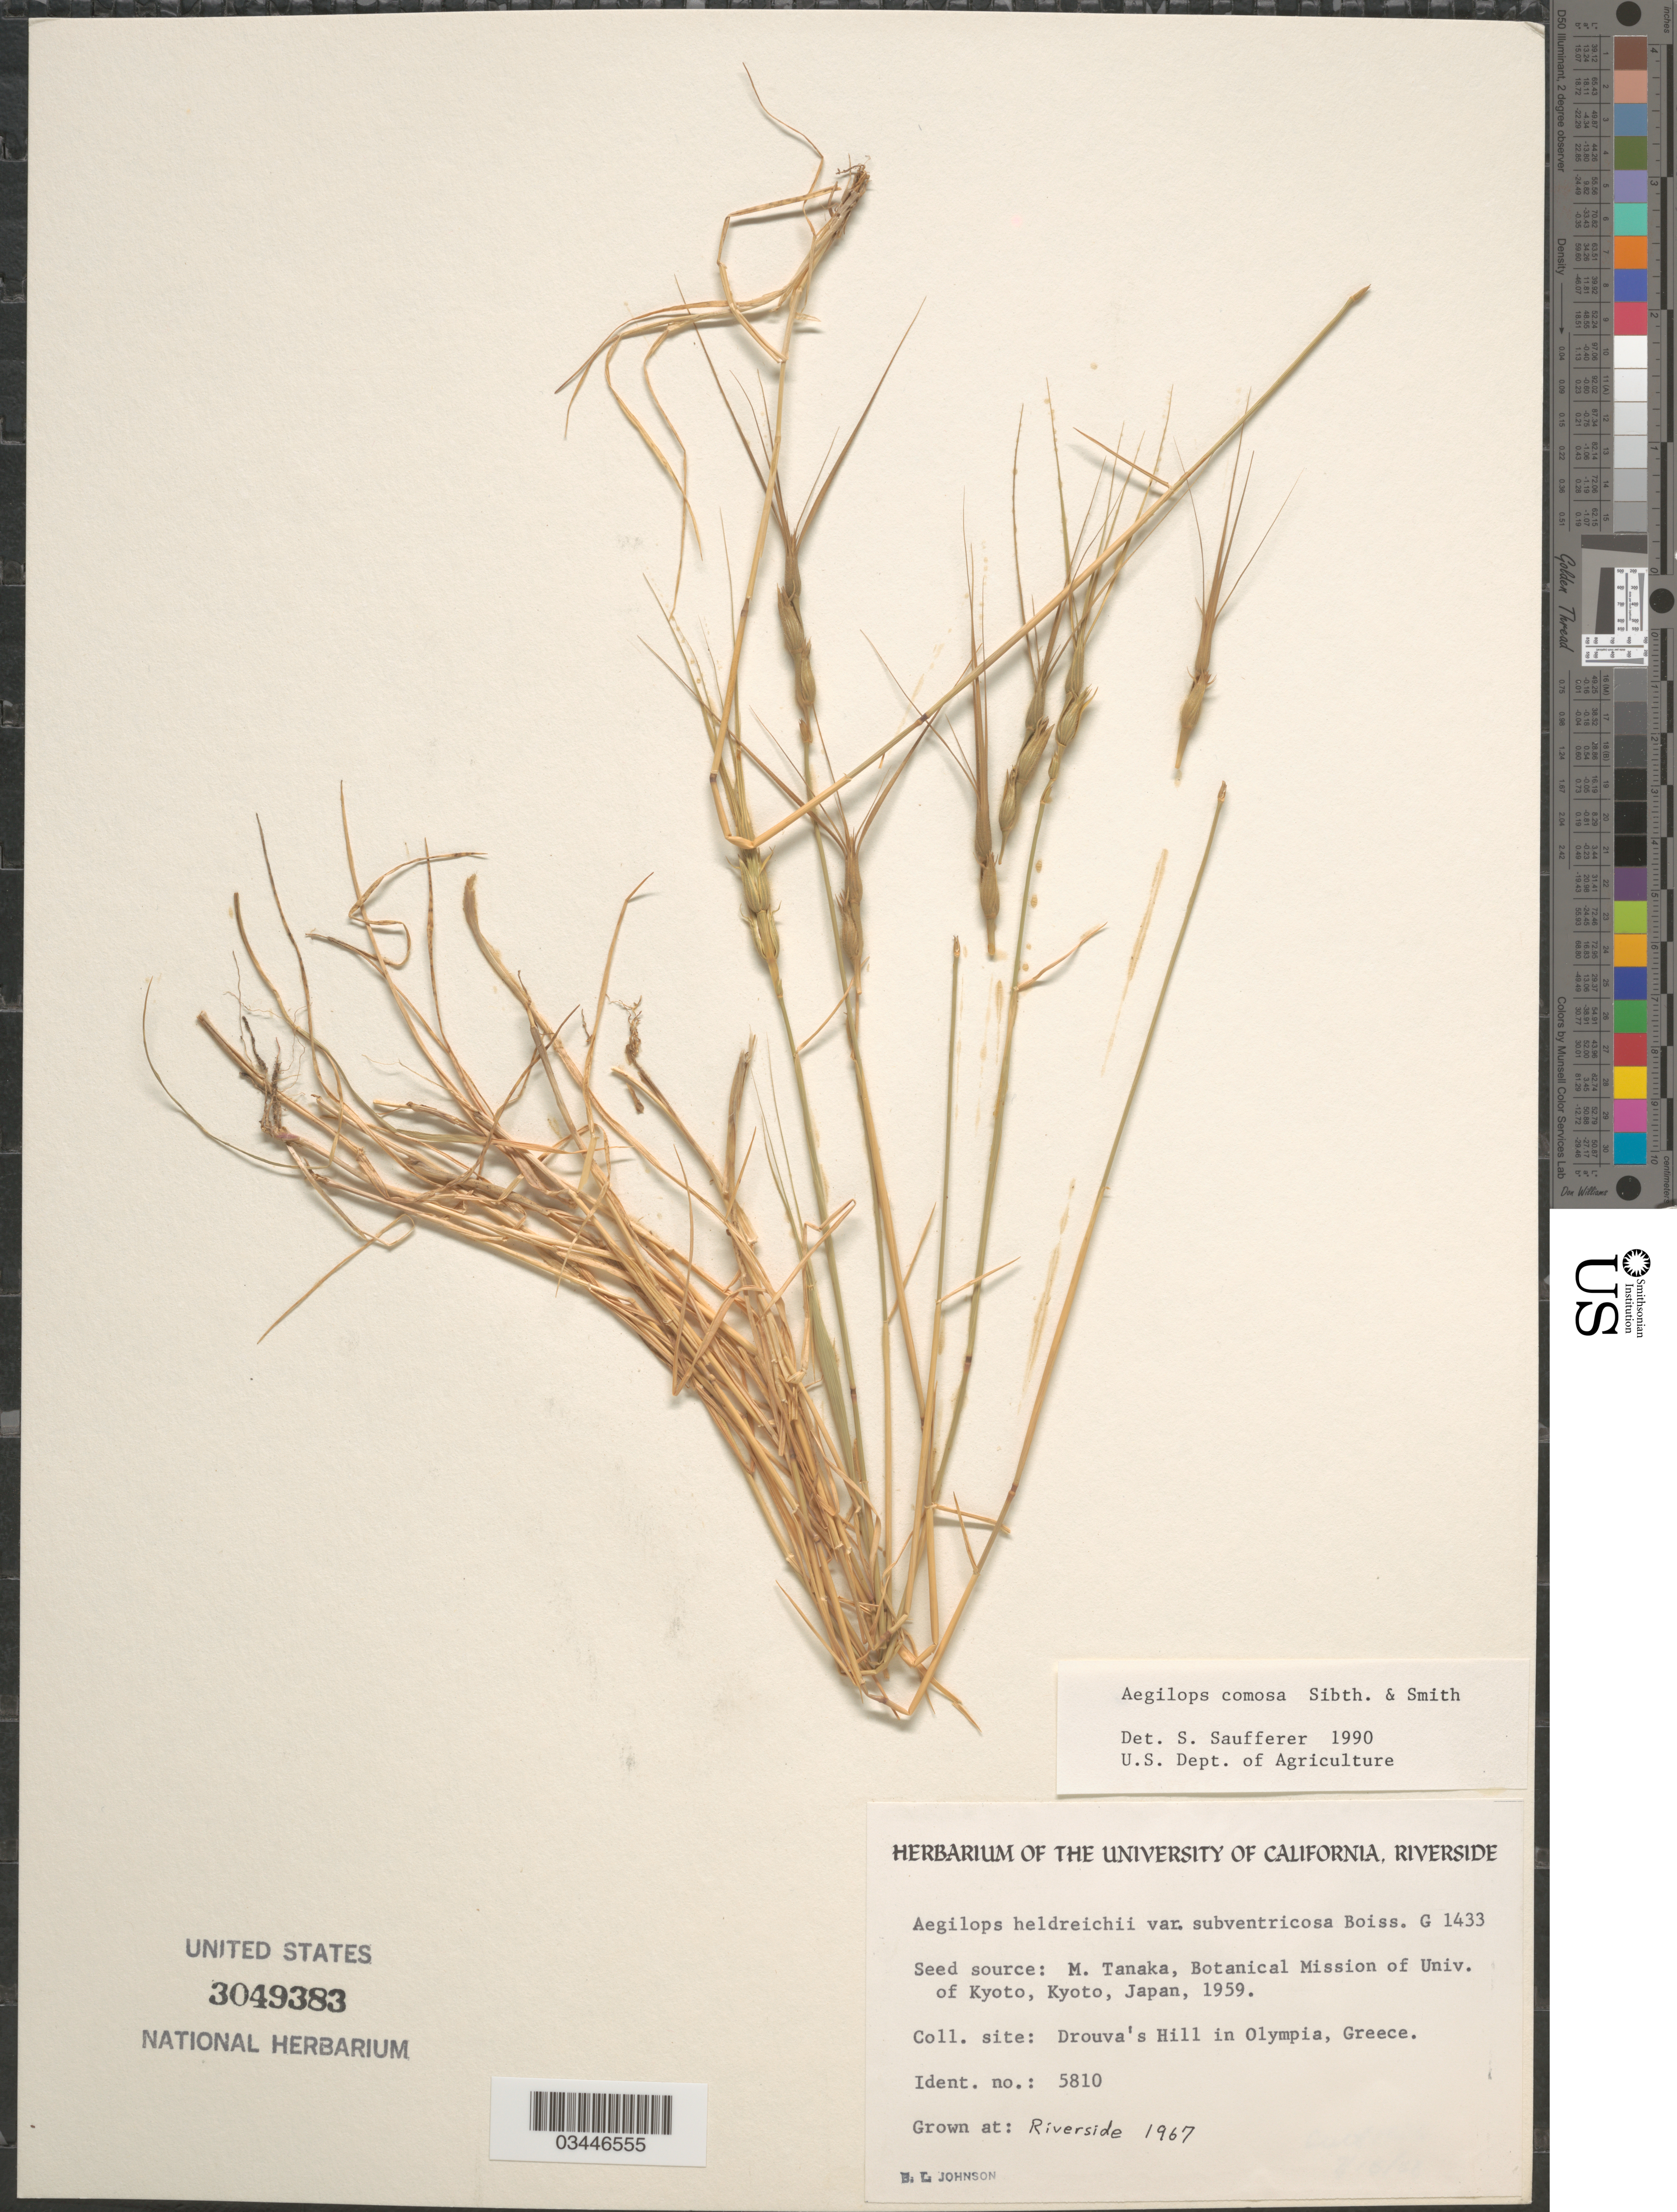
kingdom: Plantae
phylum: Tracheophyta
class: Liliopsida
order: Poales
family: Poaceae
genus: Aegilops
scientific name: Aegilops comosa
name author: Sibth. & Sm.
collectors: B. Johnson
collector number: G1433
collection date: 1967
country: United States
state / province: California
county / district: Riverside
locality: Riverside.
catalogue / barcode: US 3049383